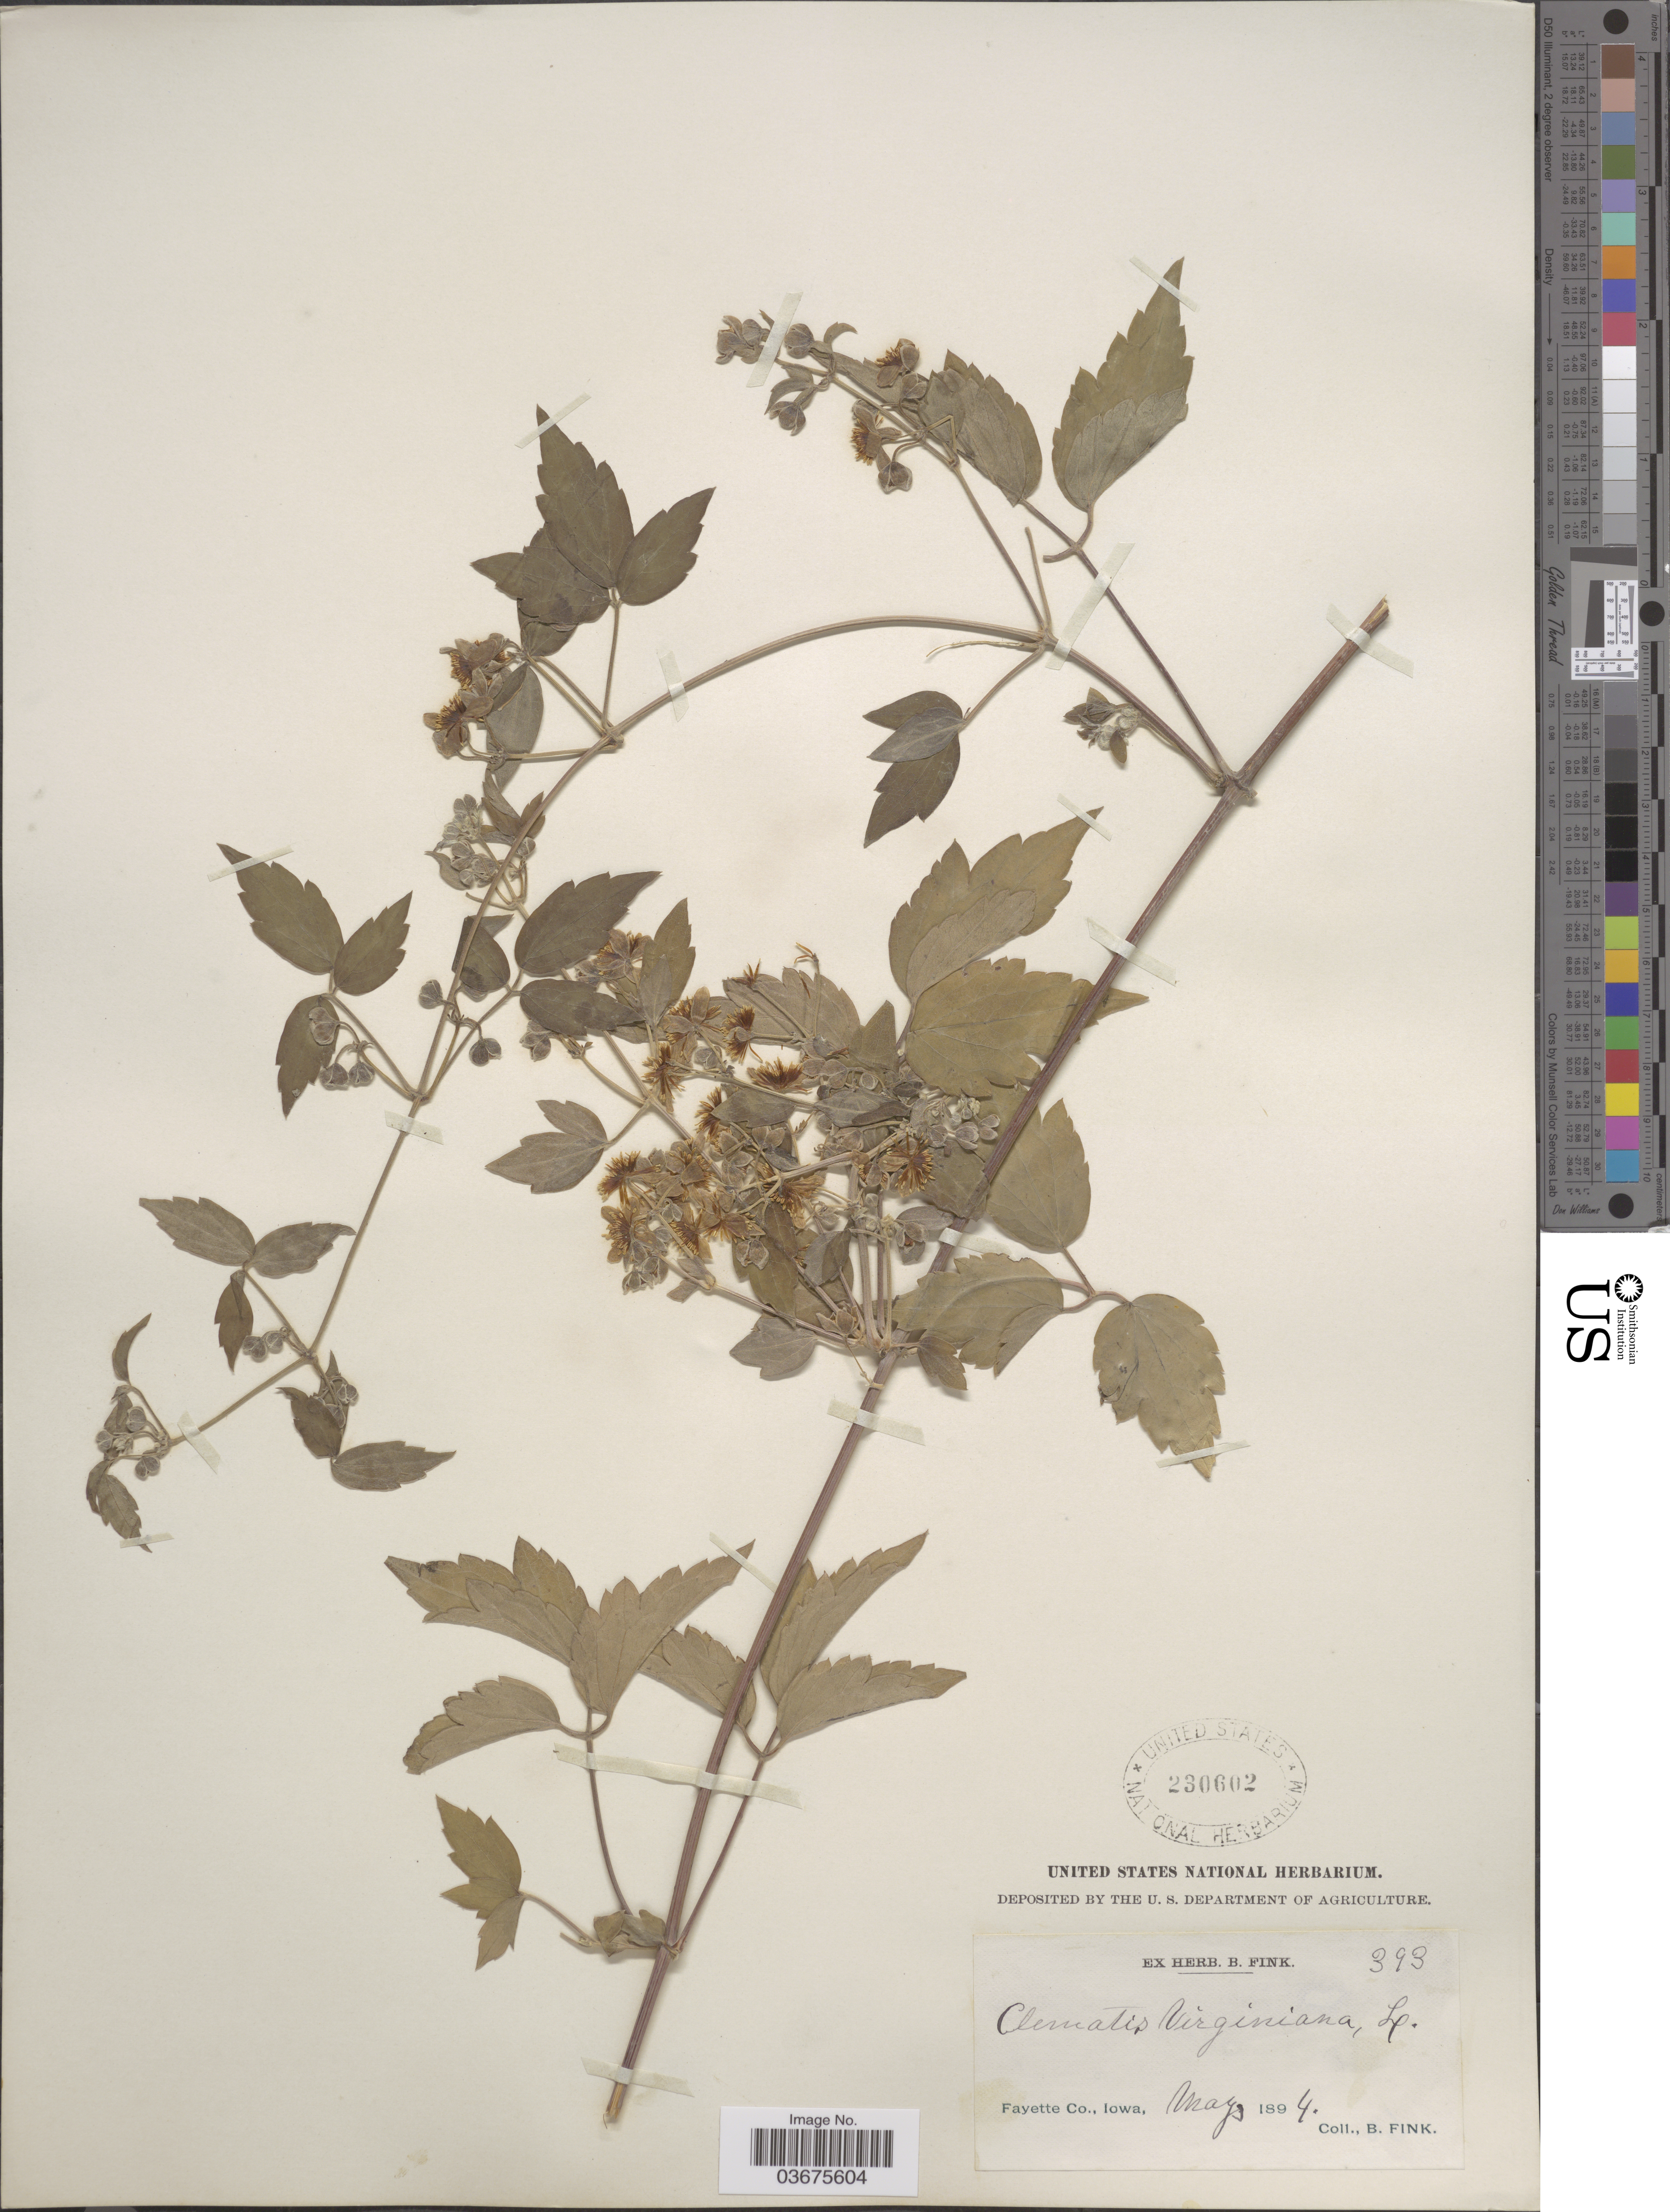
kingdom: Plantae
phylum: Tracheophyta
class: Magnoliopsida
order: Ranunculales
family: Ranunculaceae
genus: Clematis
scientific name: Clematis virginiana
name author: L.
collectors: B. Fink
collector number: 393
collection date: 1894-05-03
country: United States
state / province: Iowa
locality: Fayette Co.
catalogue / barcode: US 230602